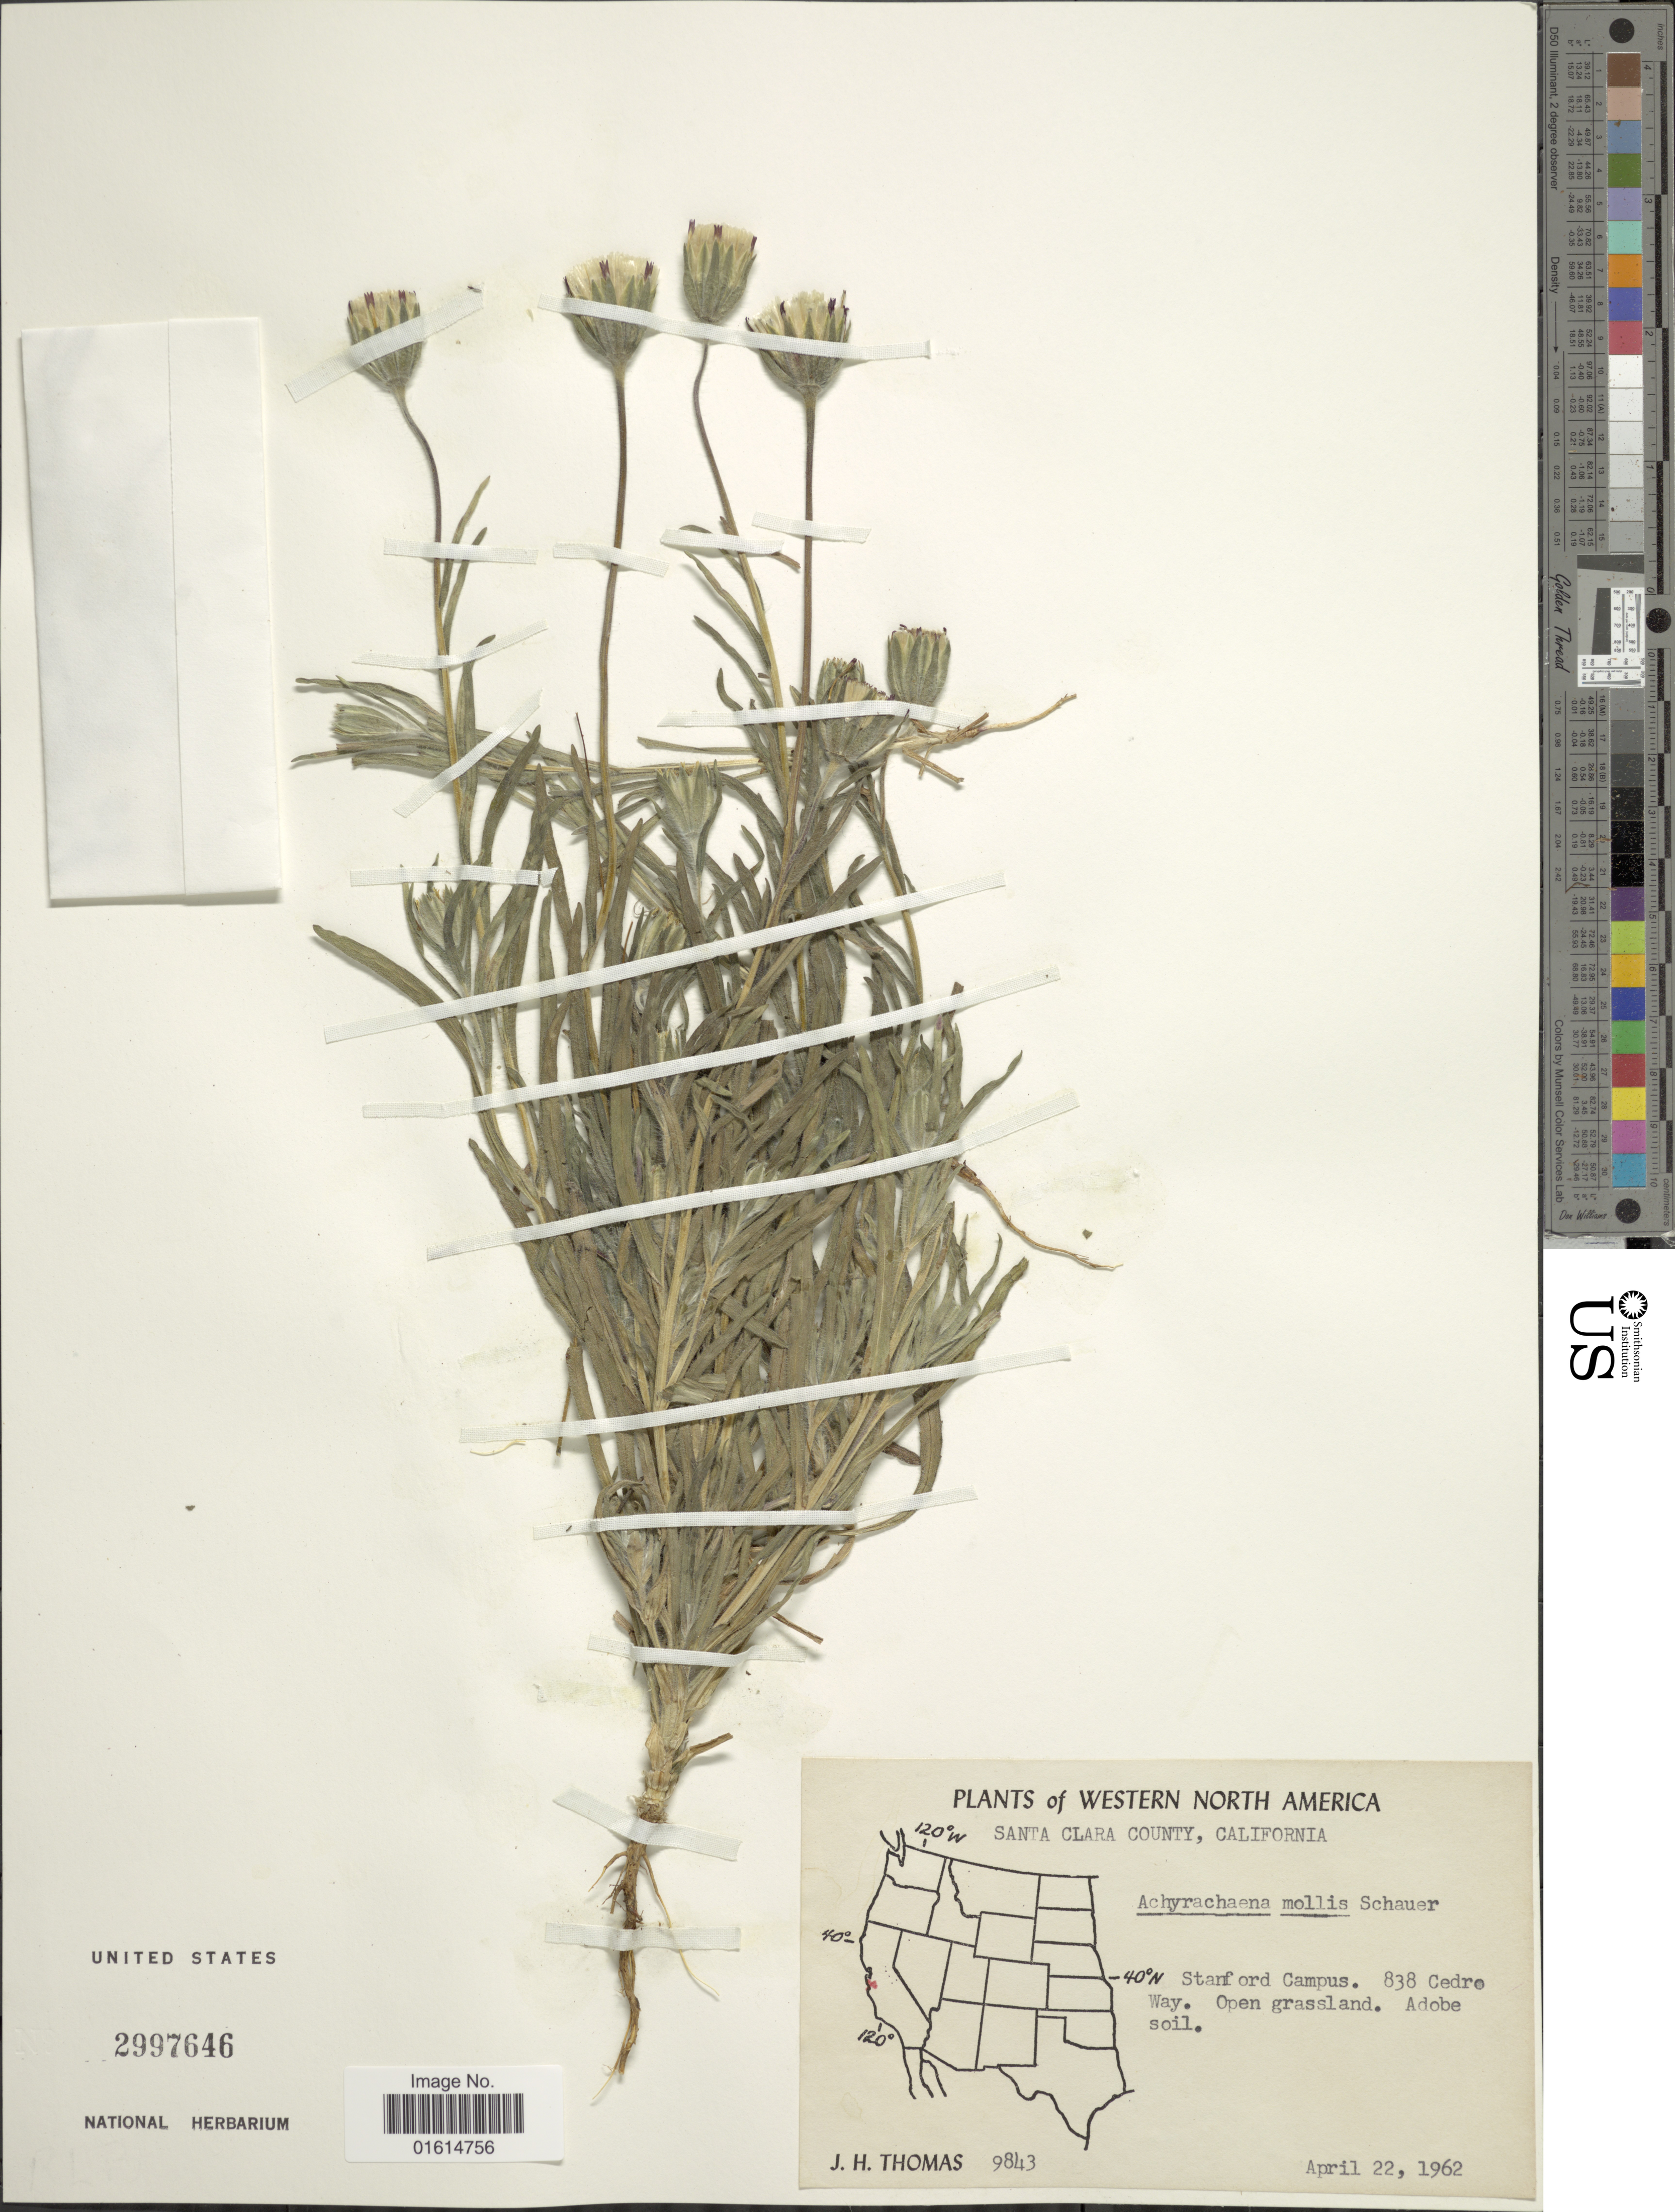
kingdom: Plantae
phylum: Tracheophyta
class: Magnoliopsida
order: Asterales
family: Asteraceae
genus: Achyrachaena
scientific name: Achyrachaena mollis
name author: Schauer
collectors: J. H. Thomas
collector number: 9843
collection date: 1962-04-22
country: United States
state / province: California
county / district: Santa Clara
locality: Western North America, Santa Clara County, Stanford Campus, 838 Cedro Way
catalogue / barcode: US 2997646